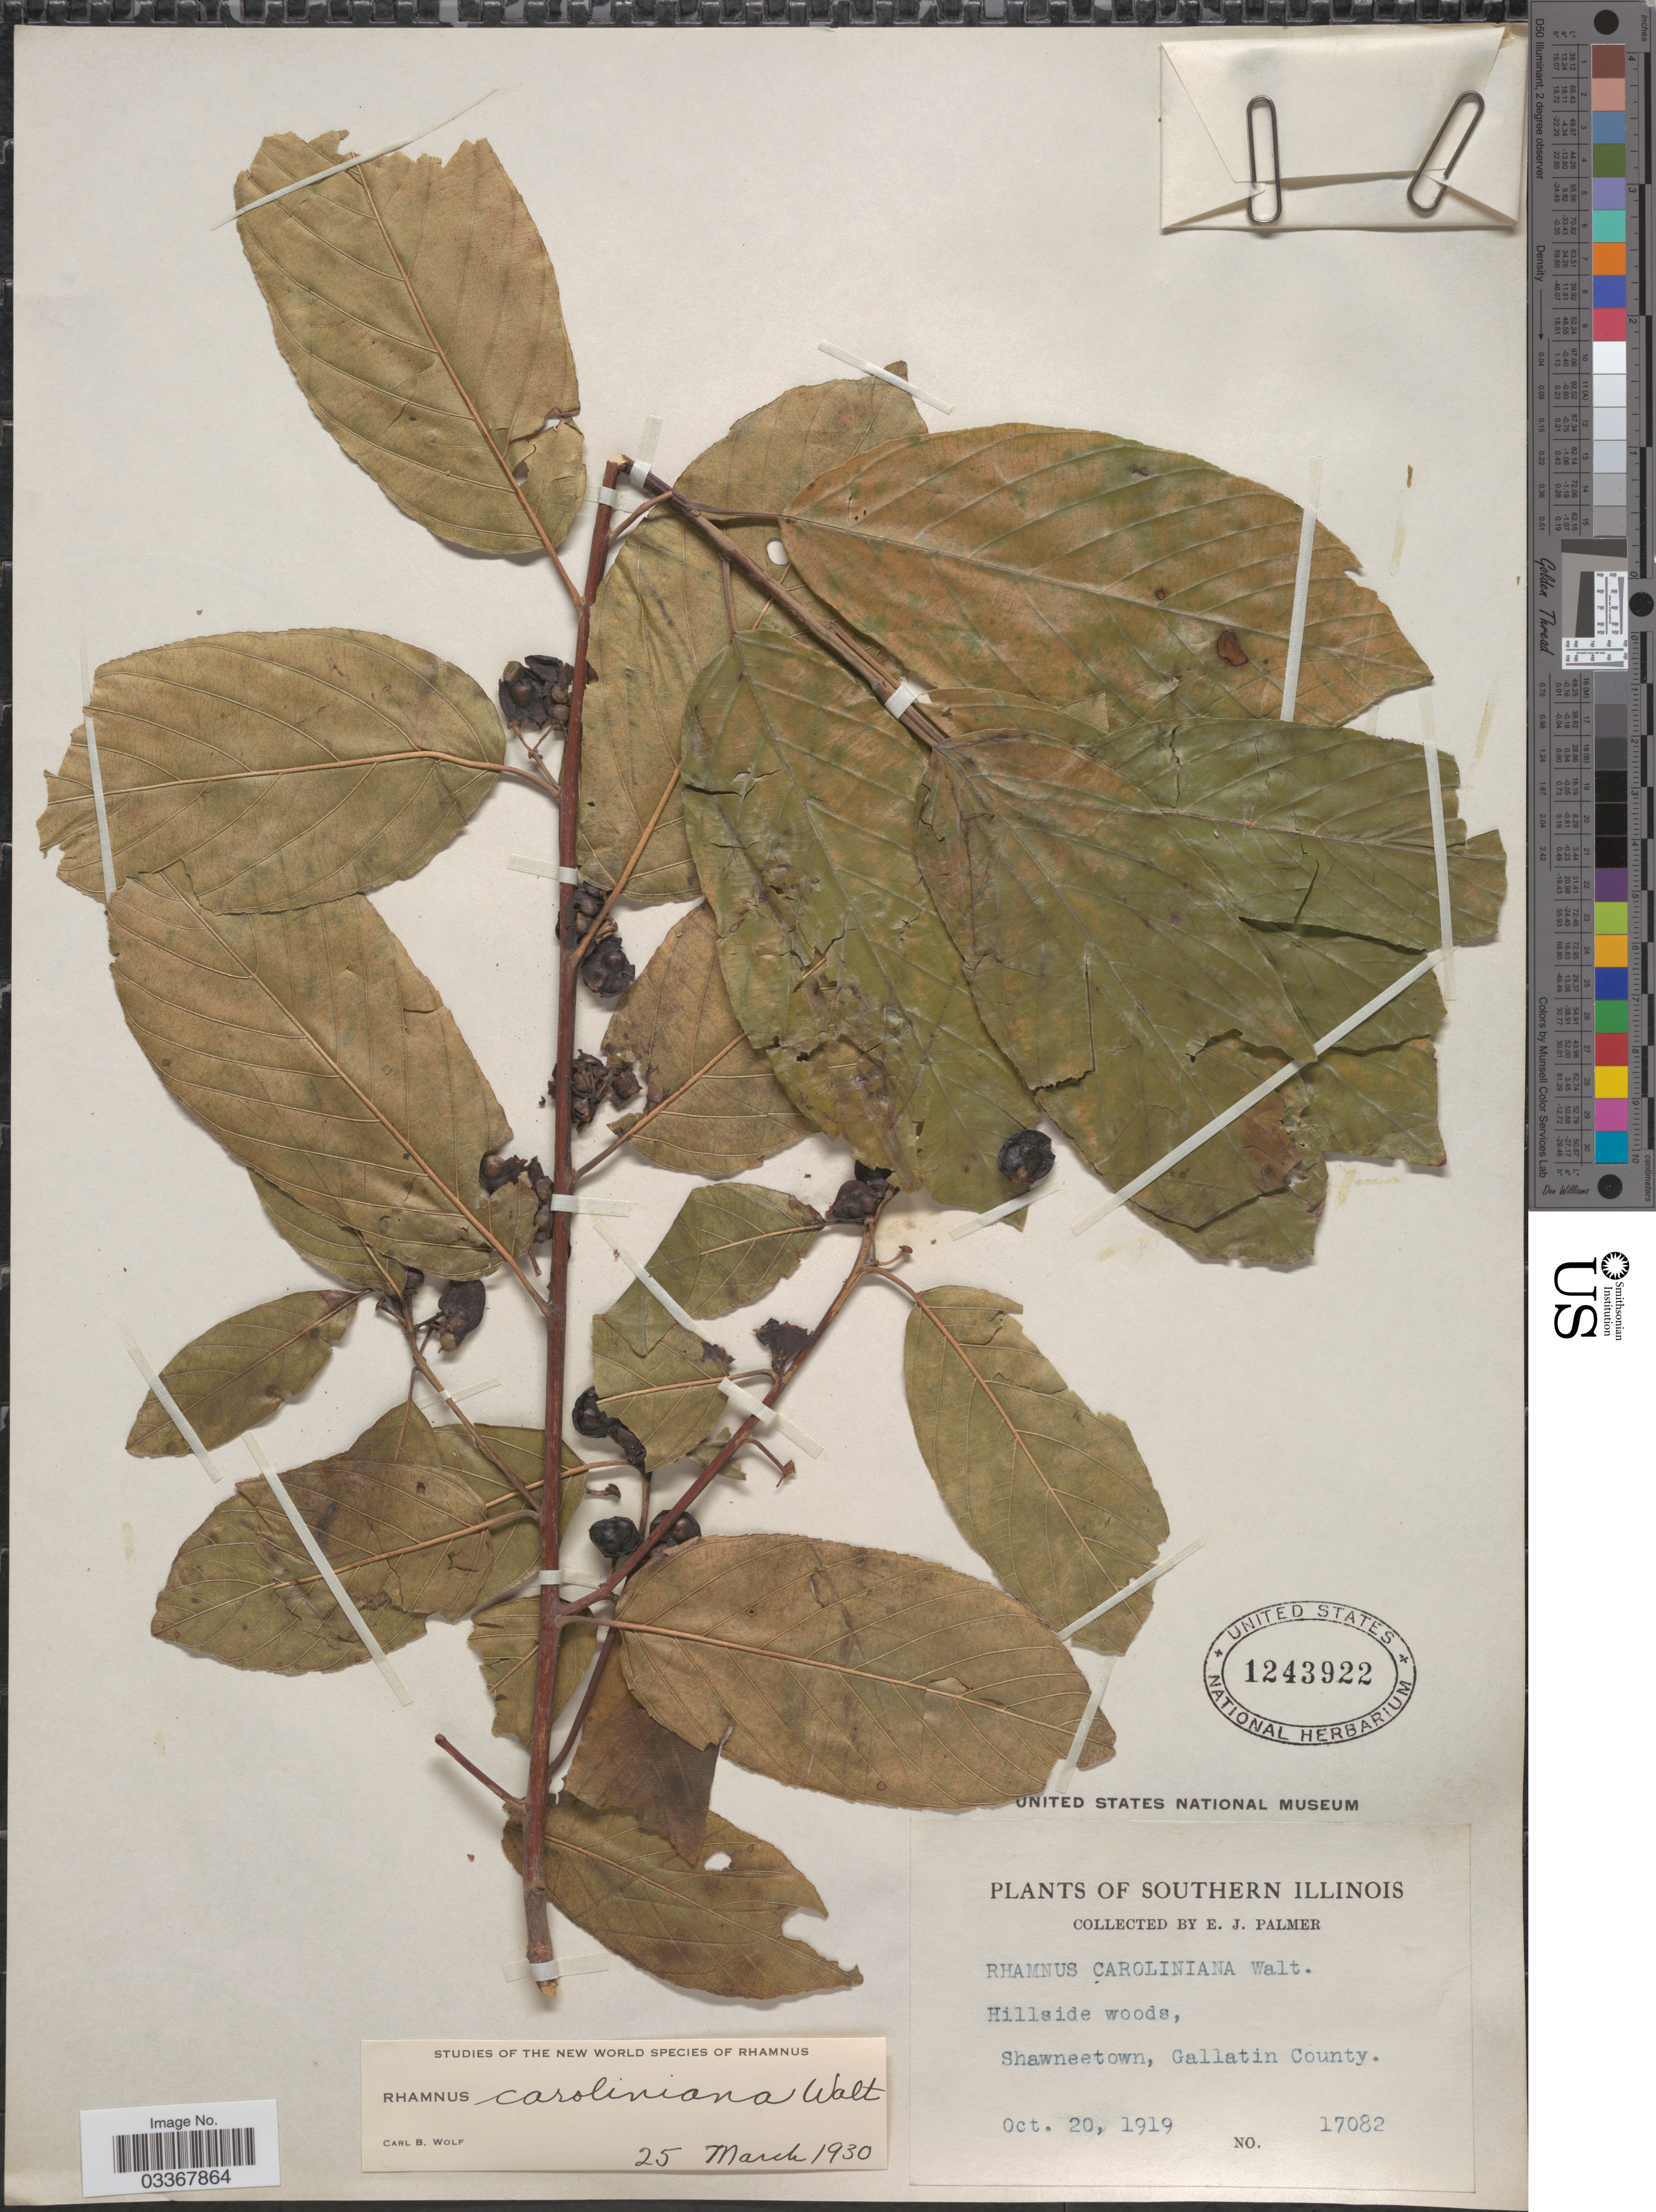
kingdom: Plantae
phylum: Tracheophyta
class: Magnoliopsida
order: Rosales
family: Rhamnaceae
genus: Frangula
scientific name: Frangula caroliniana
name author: (Walter) A. Gray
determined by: Strong, Mark T., (BOT), Smithsonian Institution - National Museum of Natural History (UNITED STATES)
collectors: E. J. Palmer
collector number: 17082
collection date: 1919-10-20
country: United States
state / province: Illinois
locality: Southern Illinois, Shawneetown, Gallatin County.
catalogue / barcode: US 1243922